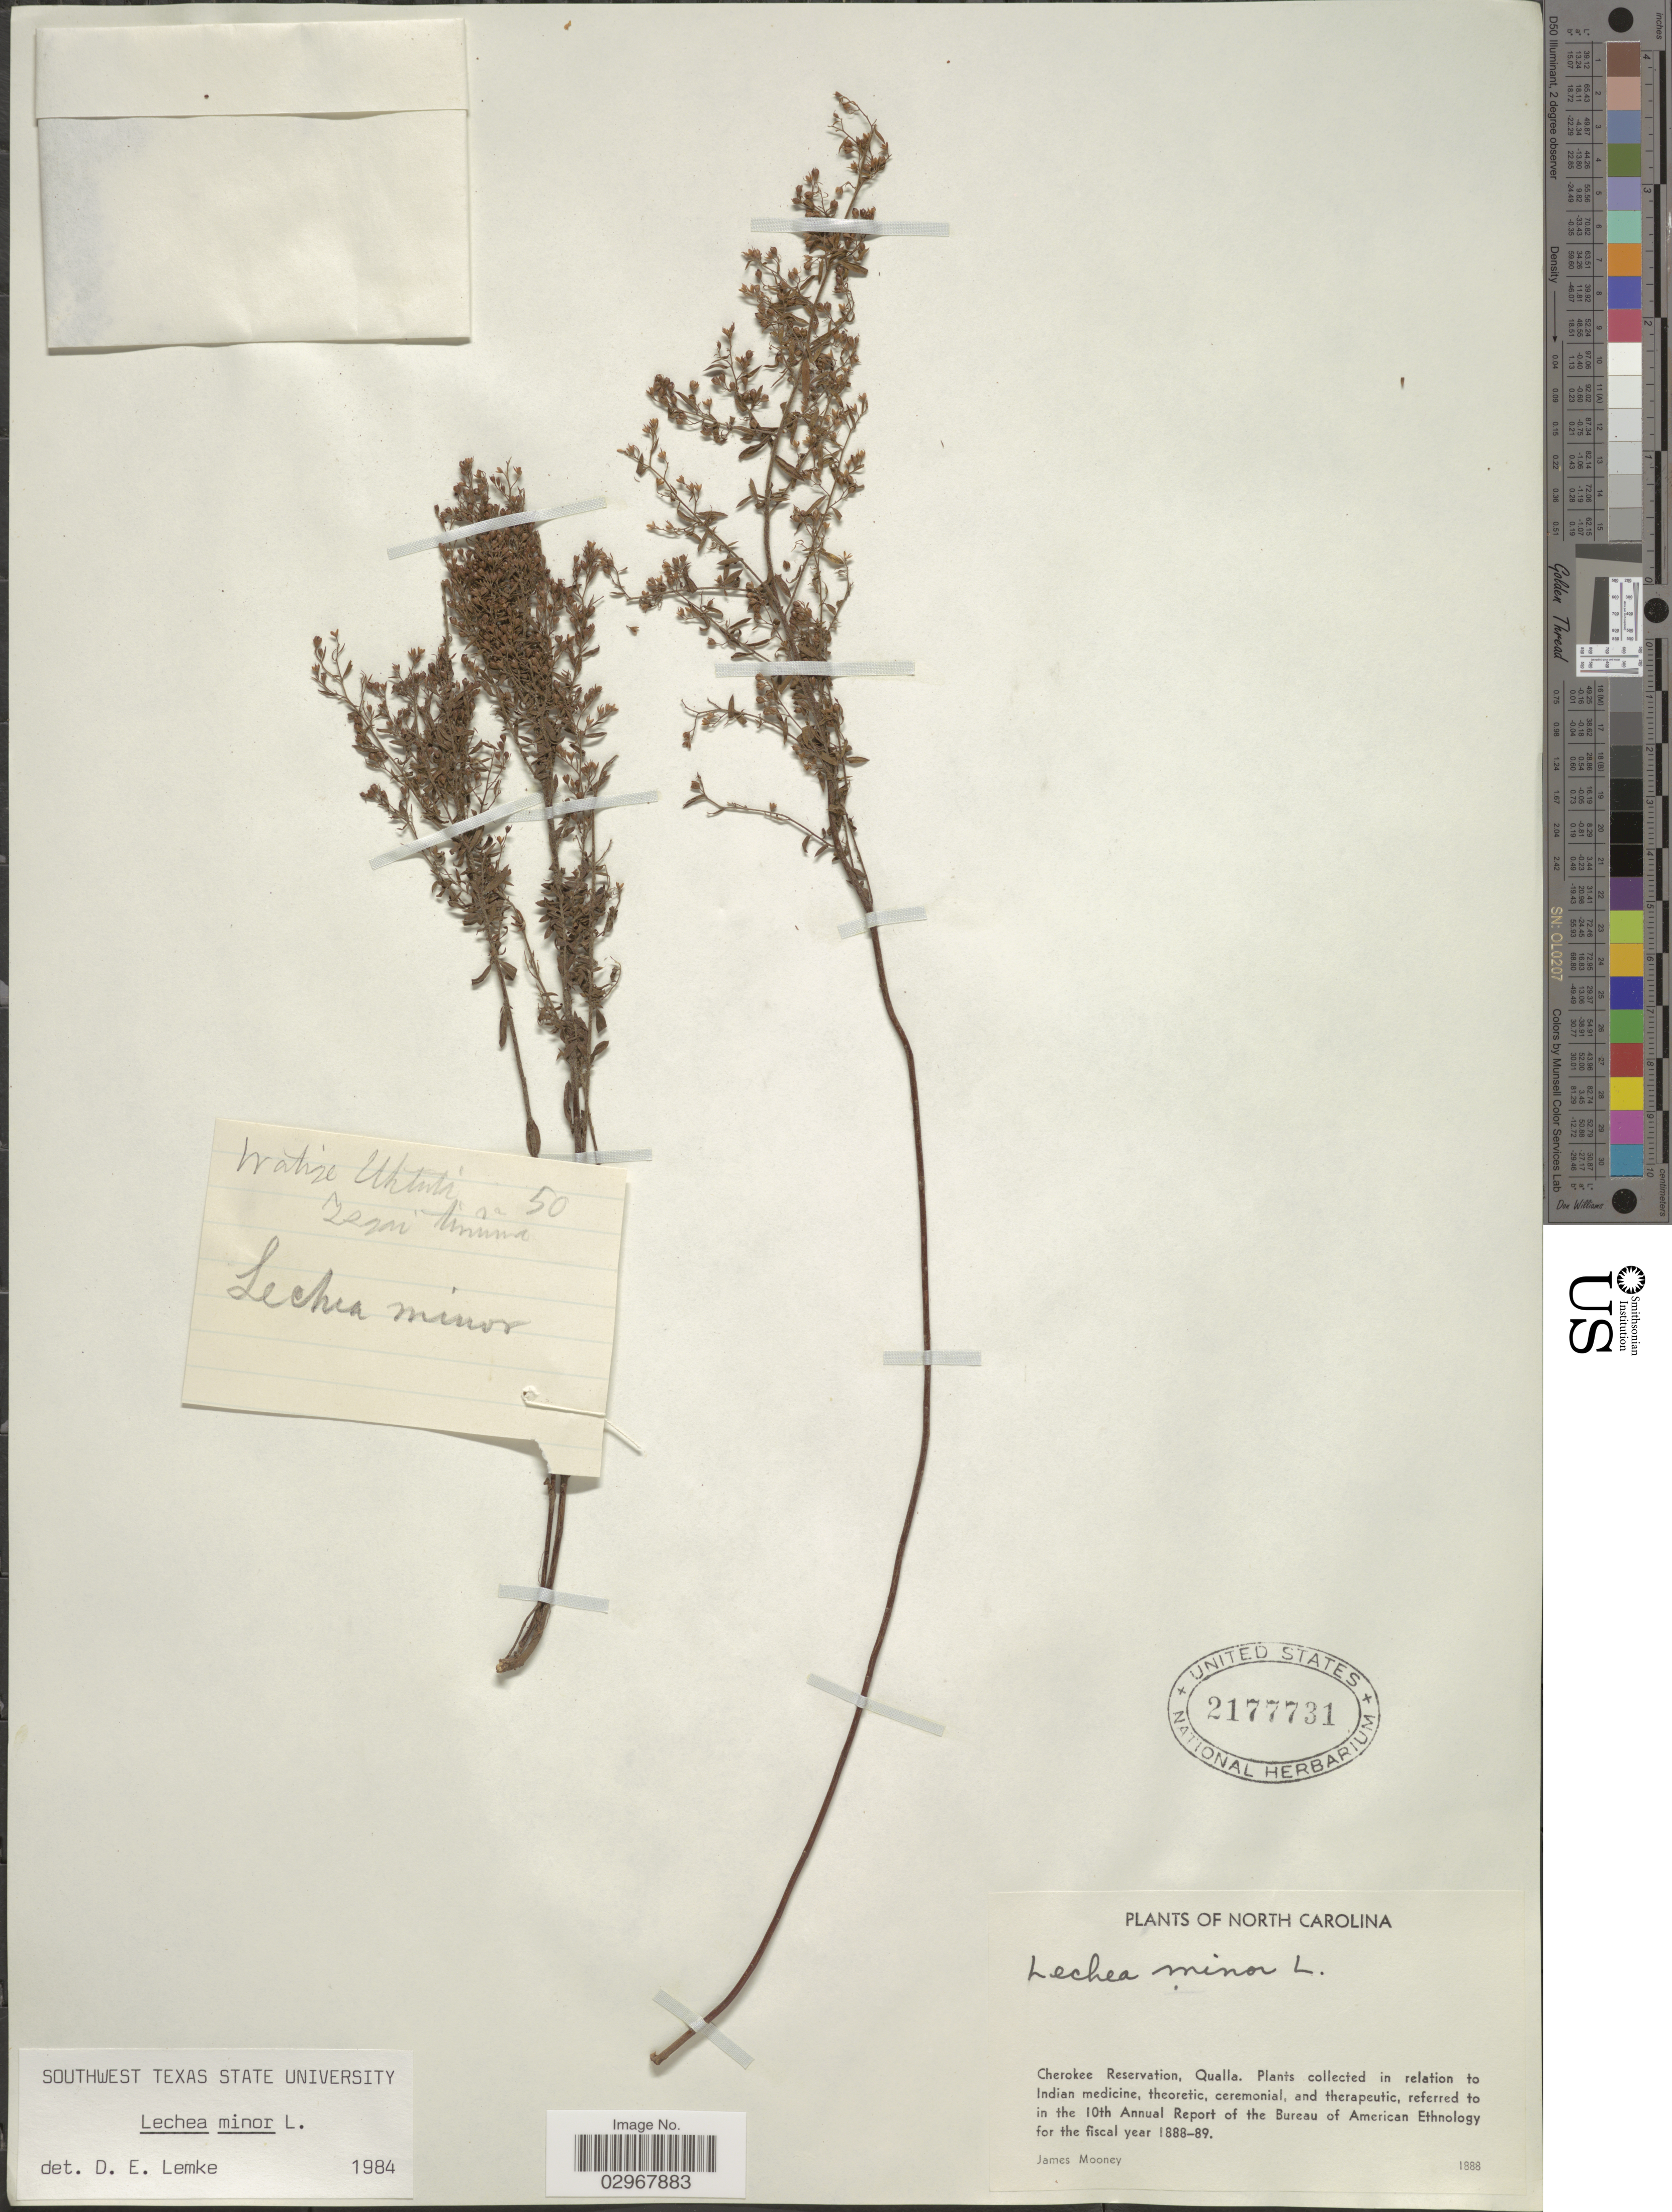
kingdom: Plantae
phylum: Tracheophyta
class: Magnoliopsida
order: Malvales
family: Cistaceae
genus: Lechea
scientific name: Lechea minor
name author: L.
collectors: J. Mooney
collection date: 1888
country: United States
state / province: North Carolina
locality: Cherokee Reservation, Qualla.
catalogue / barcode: US 2177731